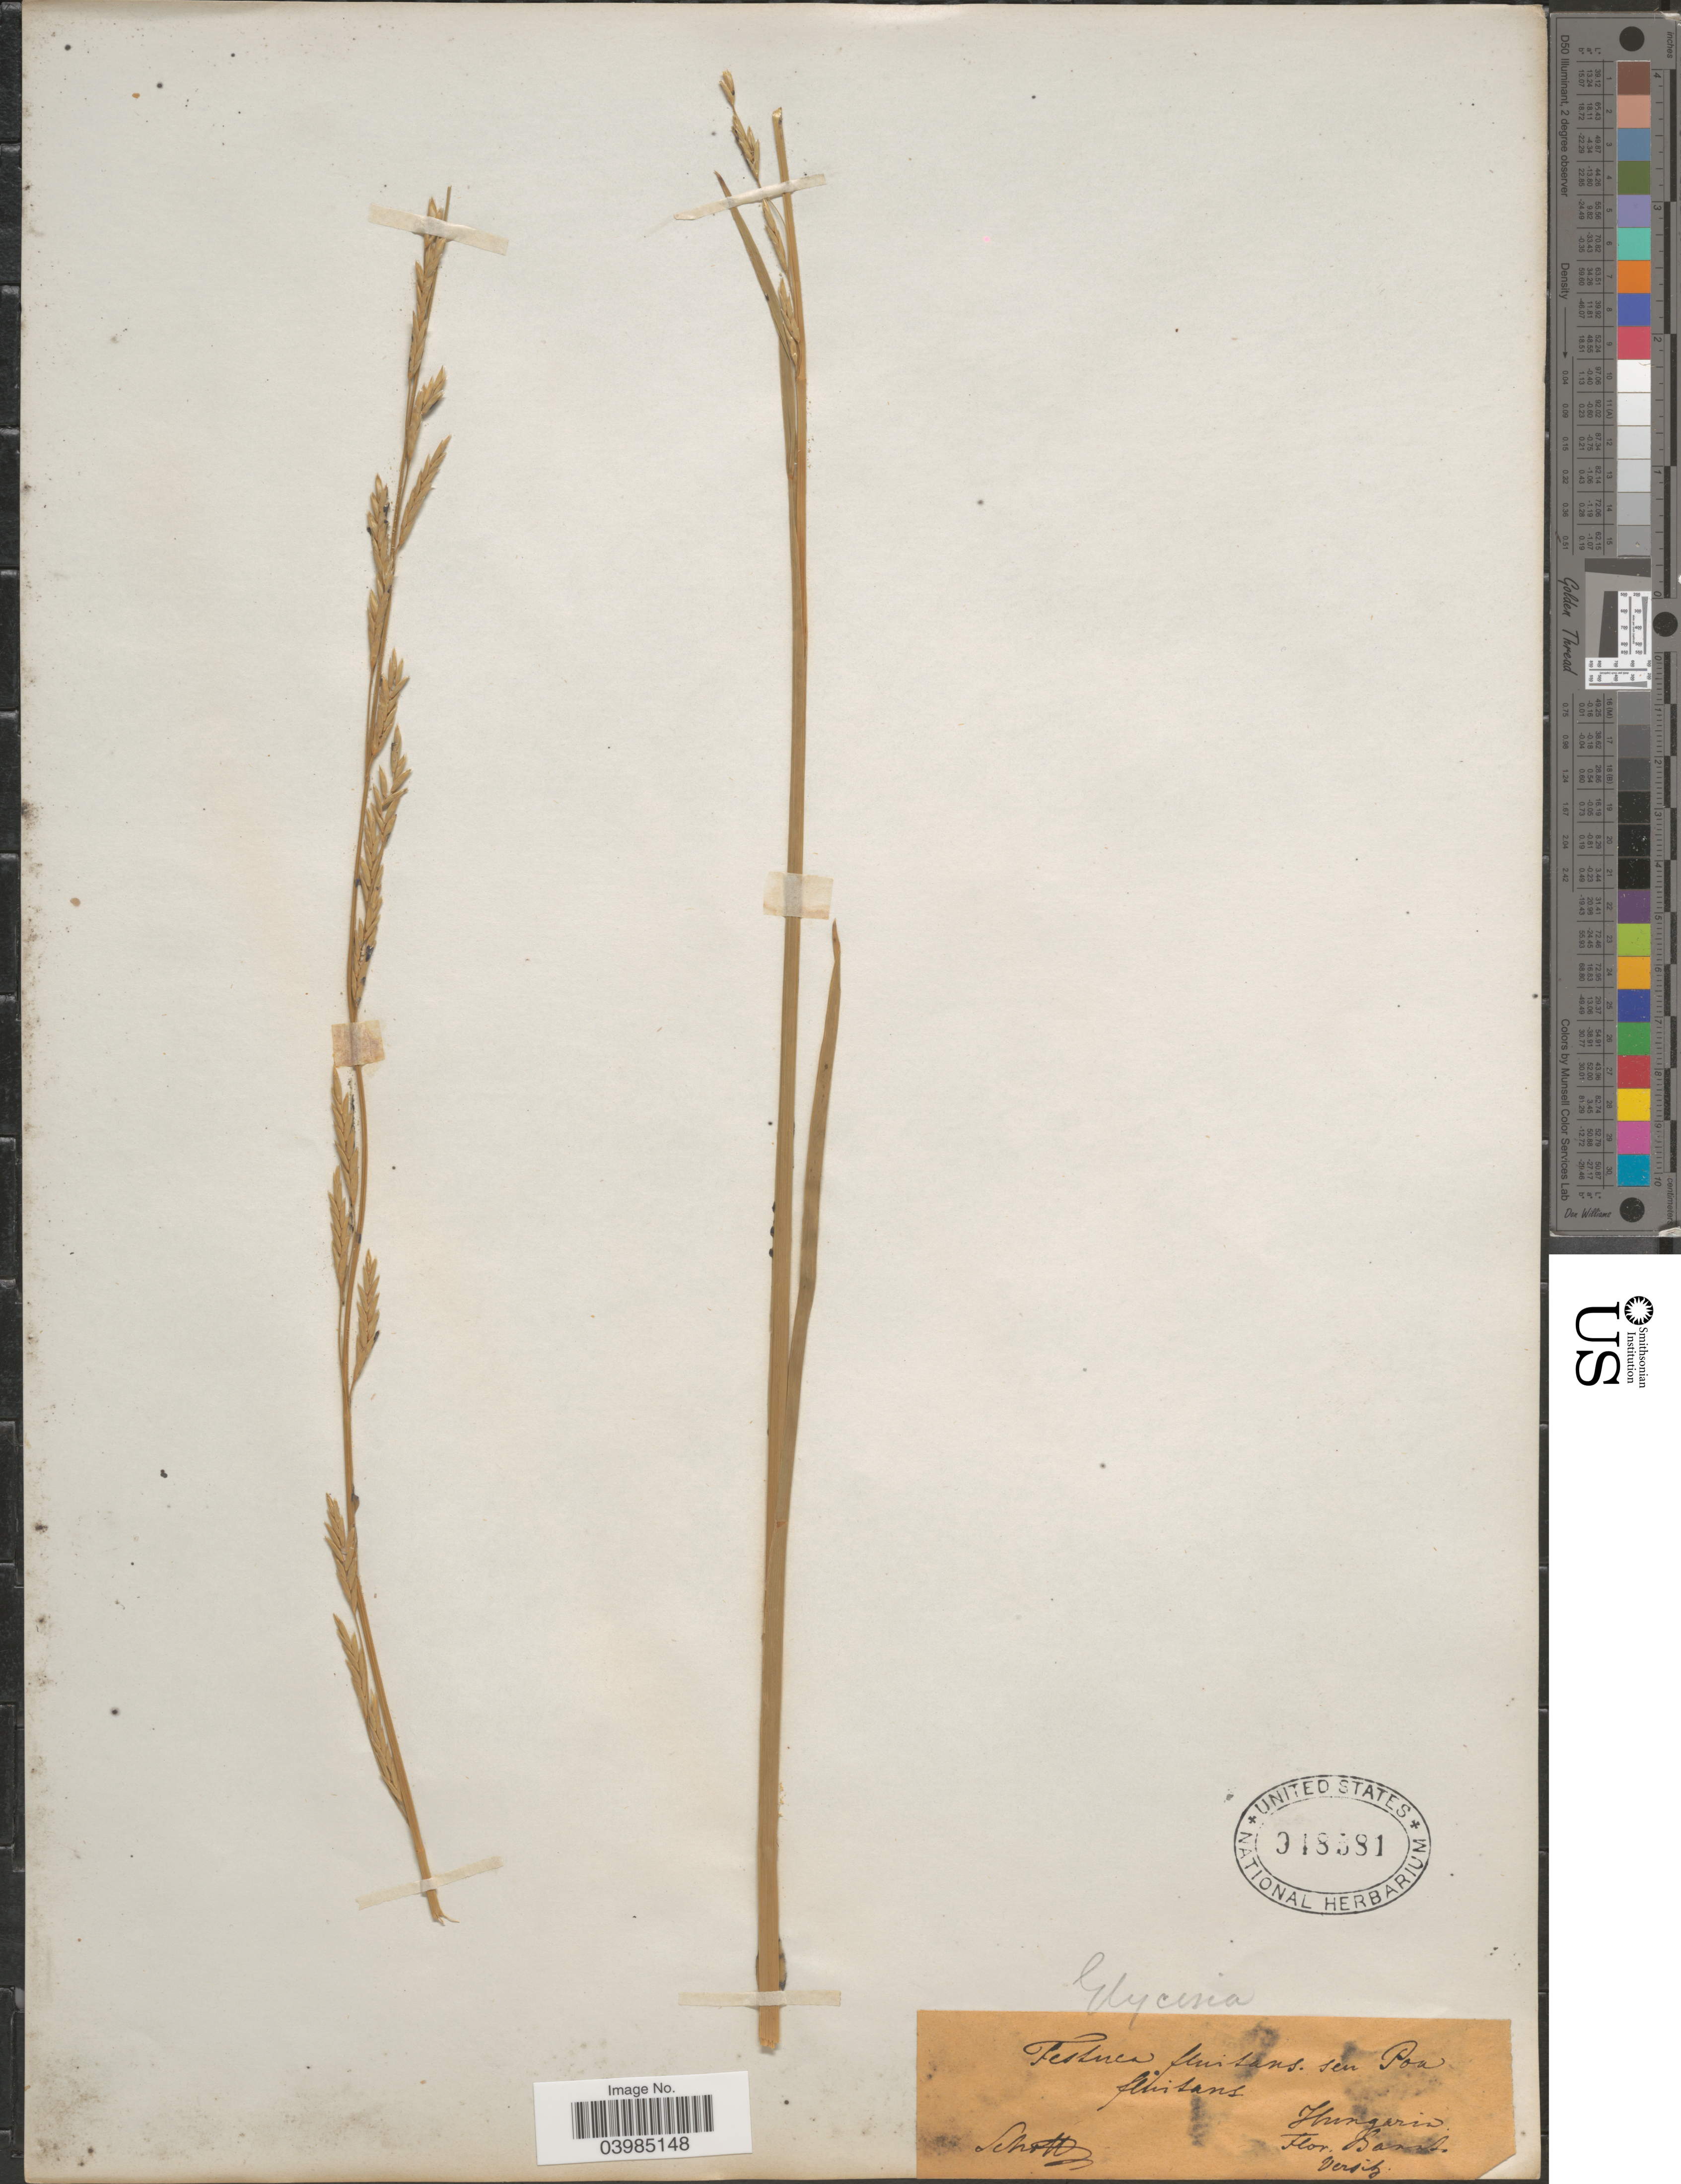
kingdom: Plantae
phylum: Tracheophyta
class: Liliopsida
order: Poales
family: Poaceae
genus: Glyceria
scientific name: Glyceria fluitans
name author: (L.) R. Br.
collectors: Schott, --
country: Hungary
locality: Banat Versitz. [interpreted]